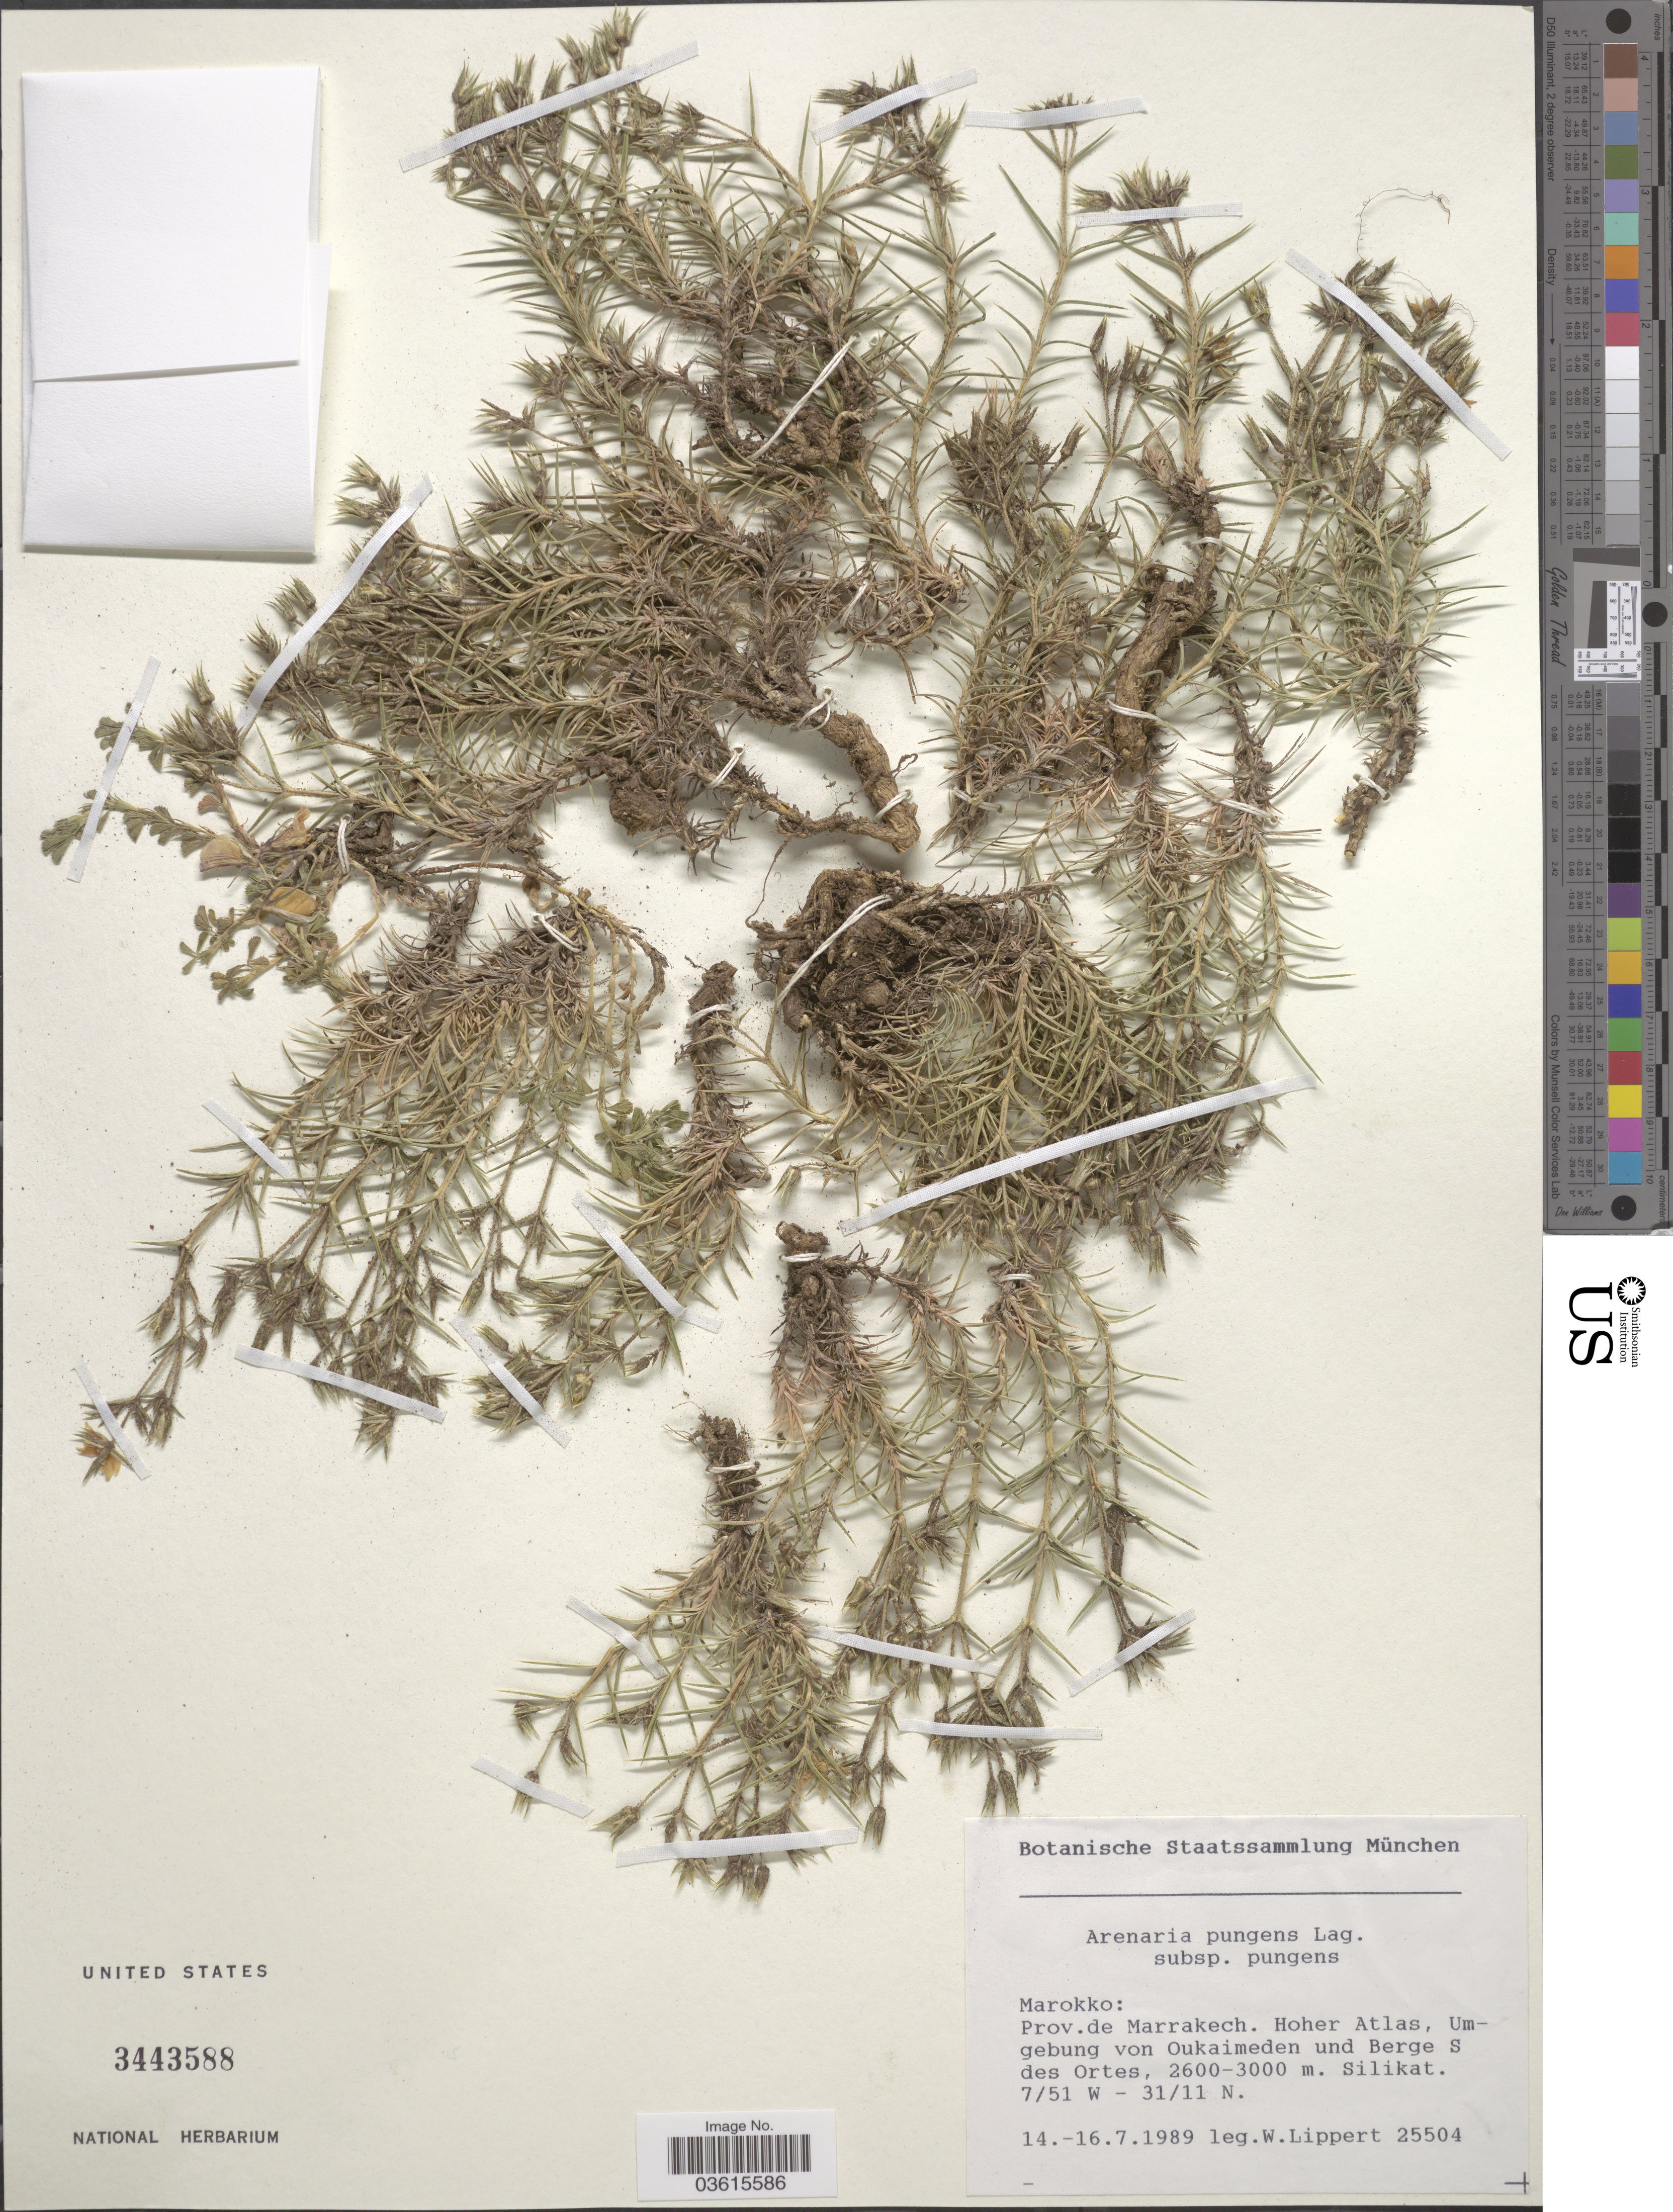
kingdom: Plantae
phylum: Tracheophyta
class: Magnoliopsida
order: Caryophyllales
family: Caryophyllaceae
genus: Arenaria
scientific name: Arenaria pungens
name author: Clemente ex Lag.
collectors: W. Lippert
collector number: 25504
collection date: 1989-07-14/1989-07-16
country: Morocco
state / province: Marrakech-Tensift-Al Haouz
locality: Marokko: Prov. de Marrakech. Hoher Atlas, Umgebung von Oukaimeden und Berge S des Ortes. Silikat.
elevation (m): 2600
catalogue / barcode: US 3443588